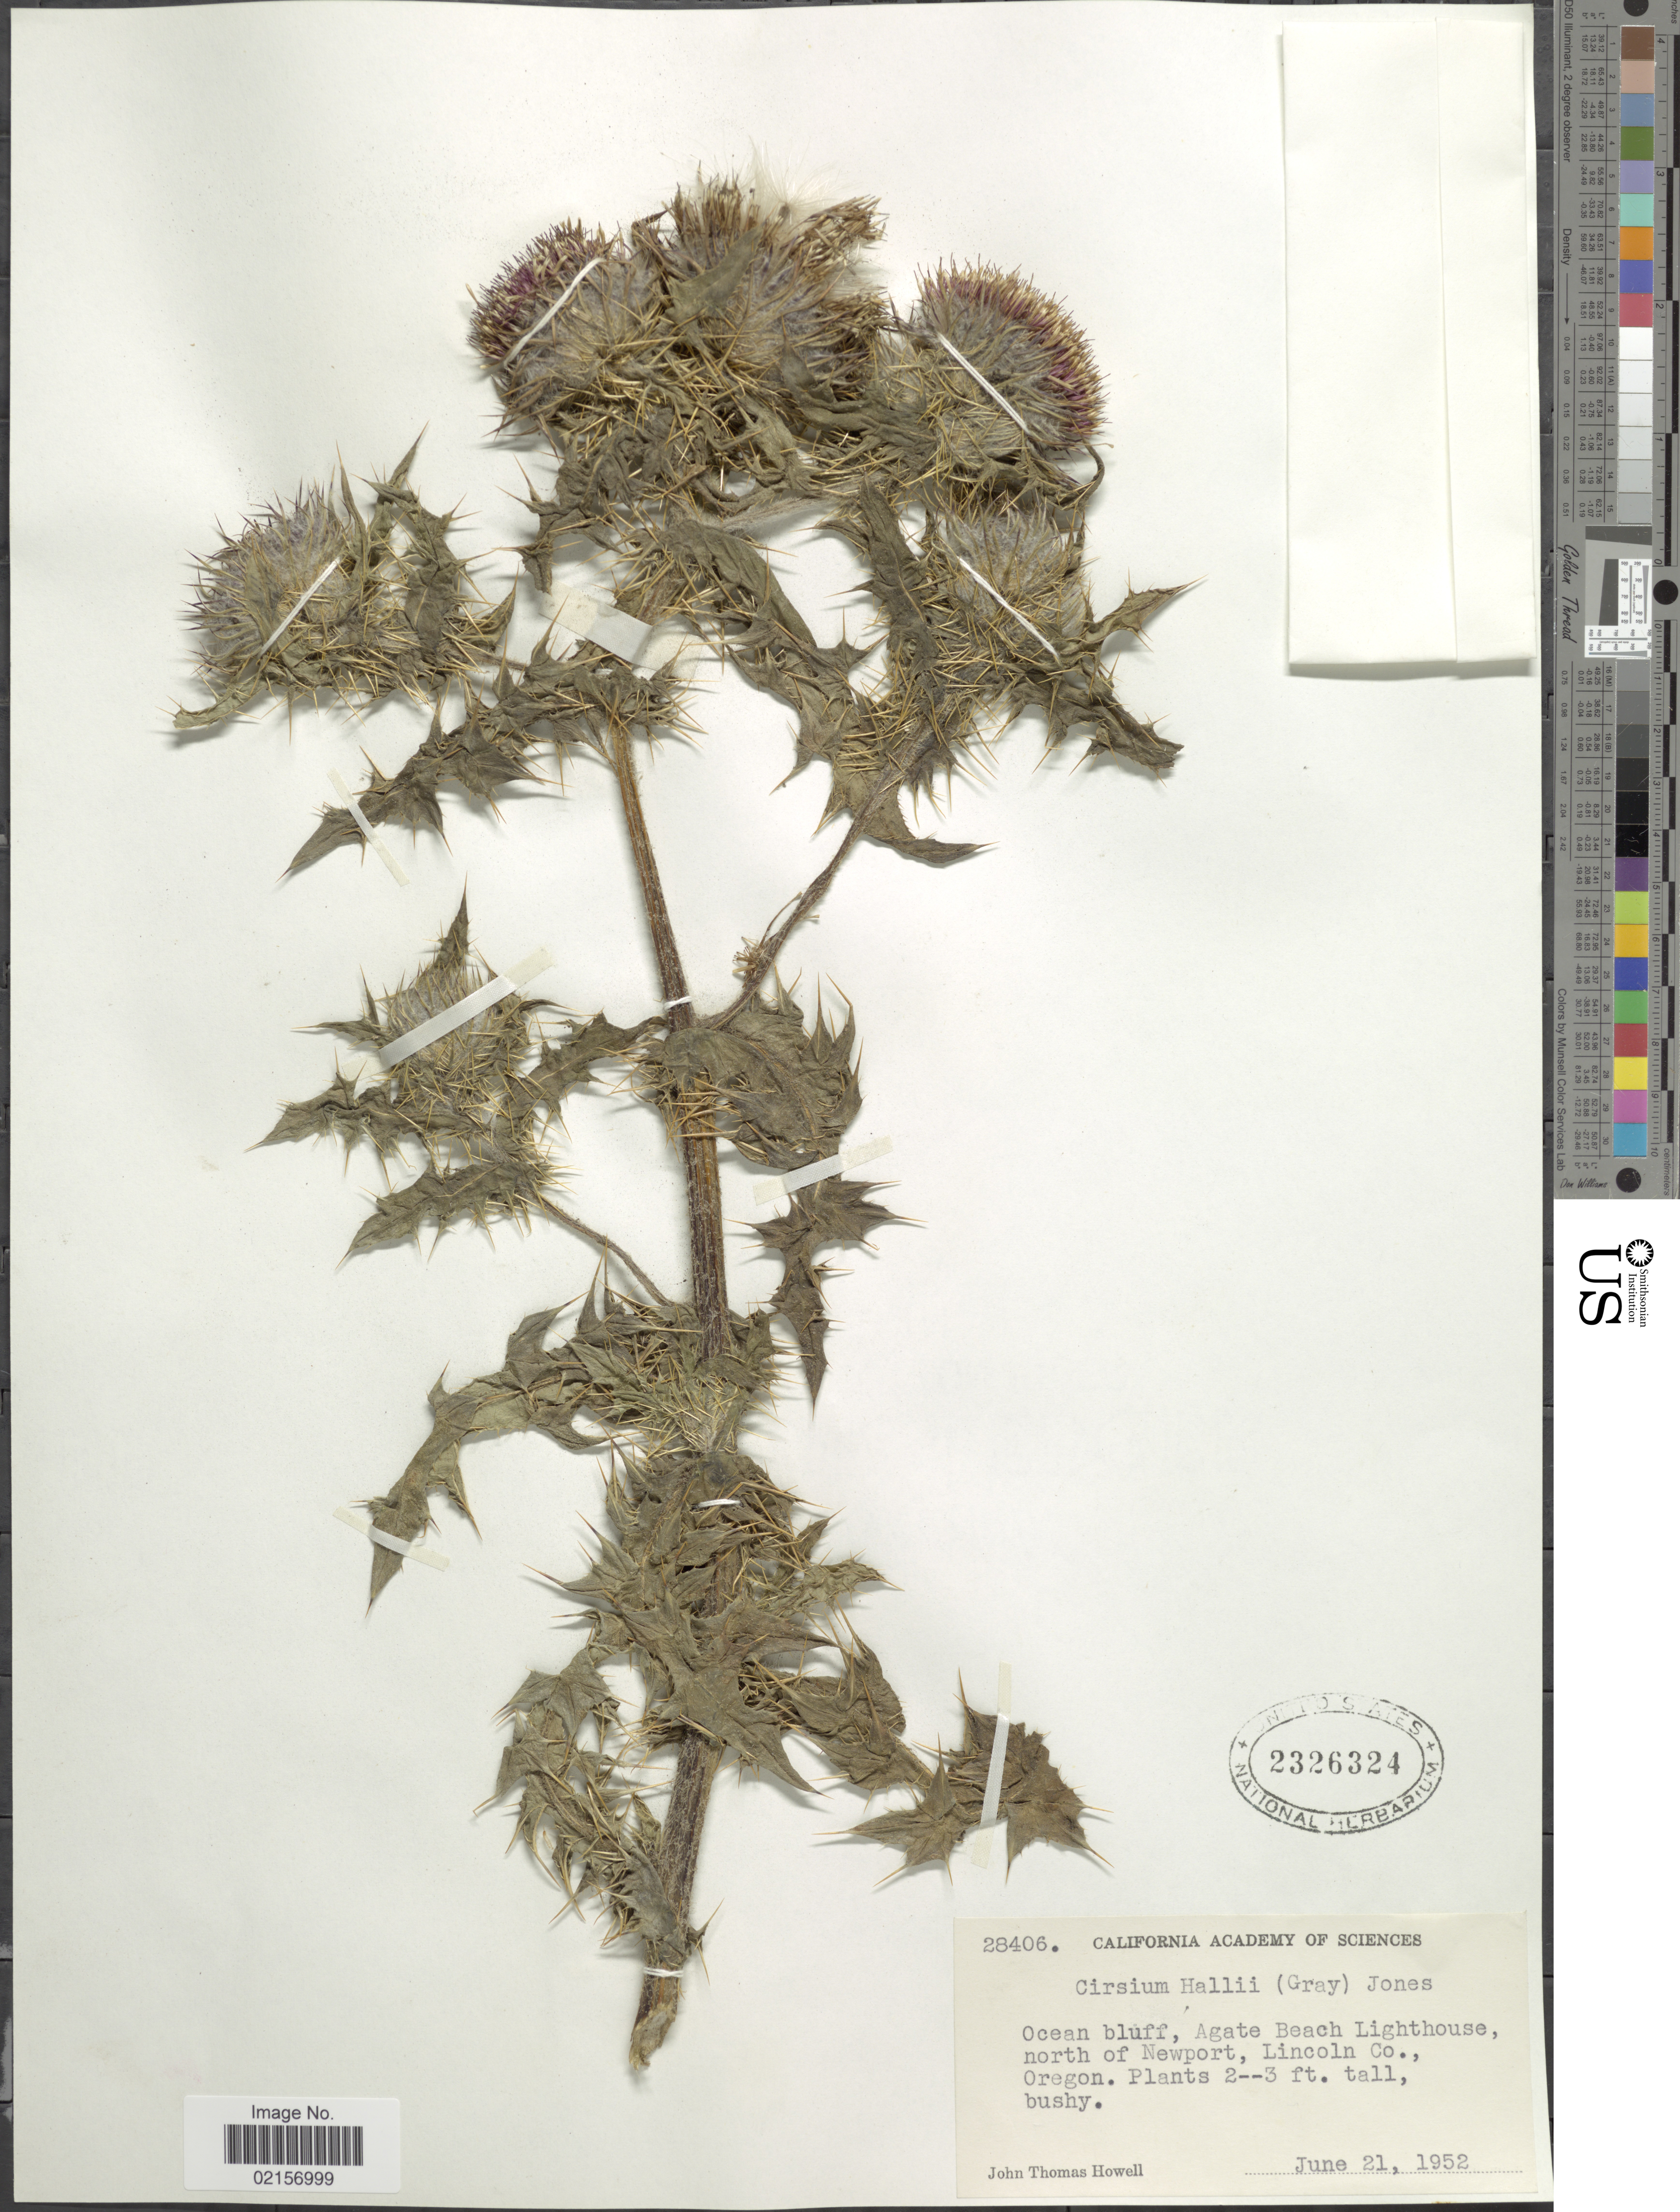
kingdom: Plantae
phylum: Tracheophyta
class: Magnoliopsida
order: Asterales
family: Asteraceae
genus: Cirsium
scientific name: Cirsium edule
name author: Nutt.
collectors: J. T. Howell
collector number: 28406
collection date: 1952-06-21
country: United States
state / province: Oregon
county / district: Lincoln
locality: Ocean bluff, Agate Beach Lighthouse, north of Newport, Lincoln Co.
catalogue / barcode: US 2326324